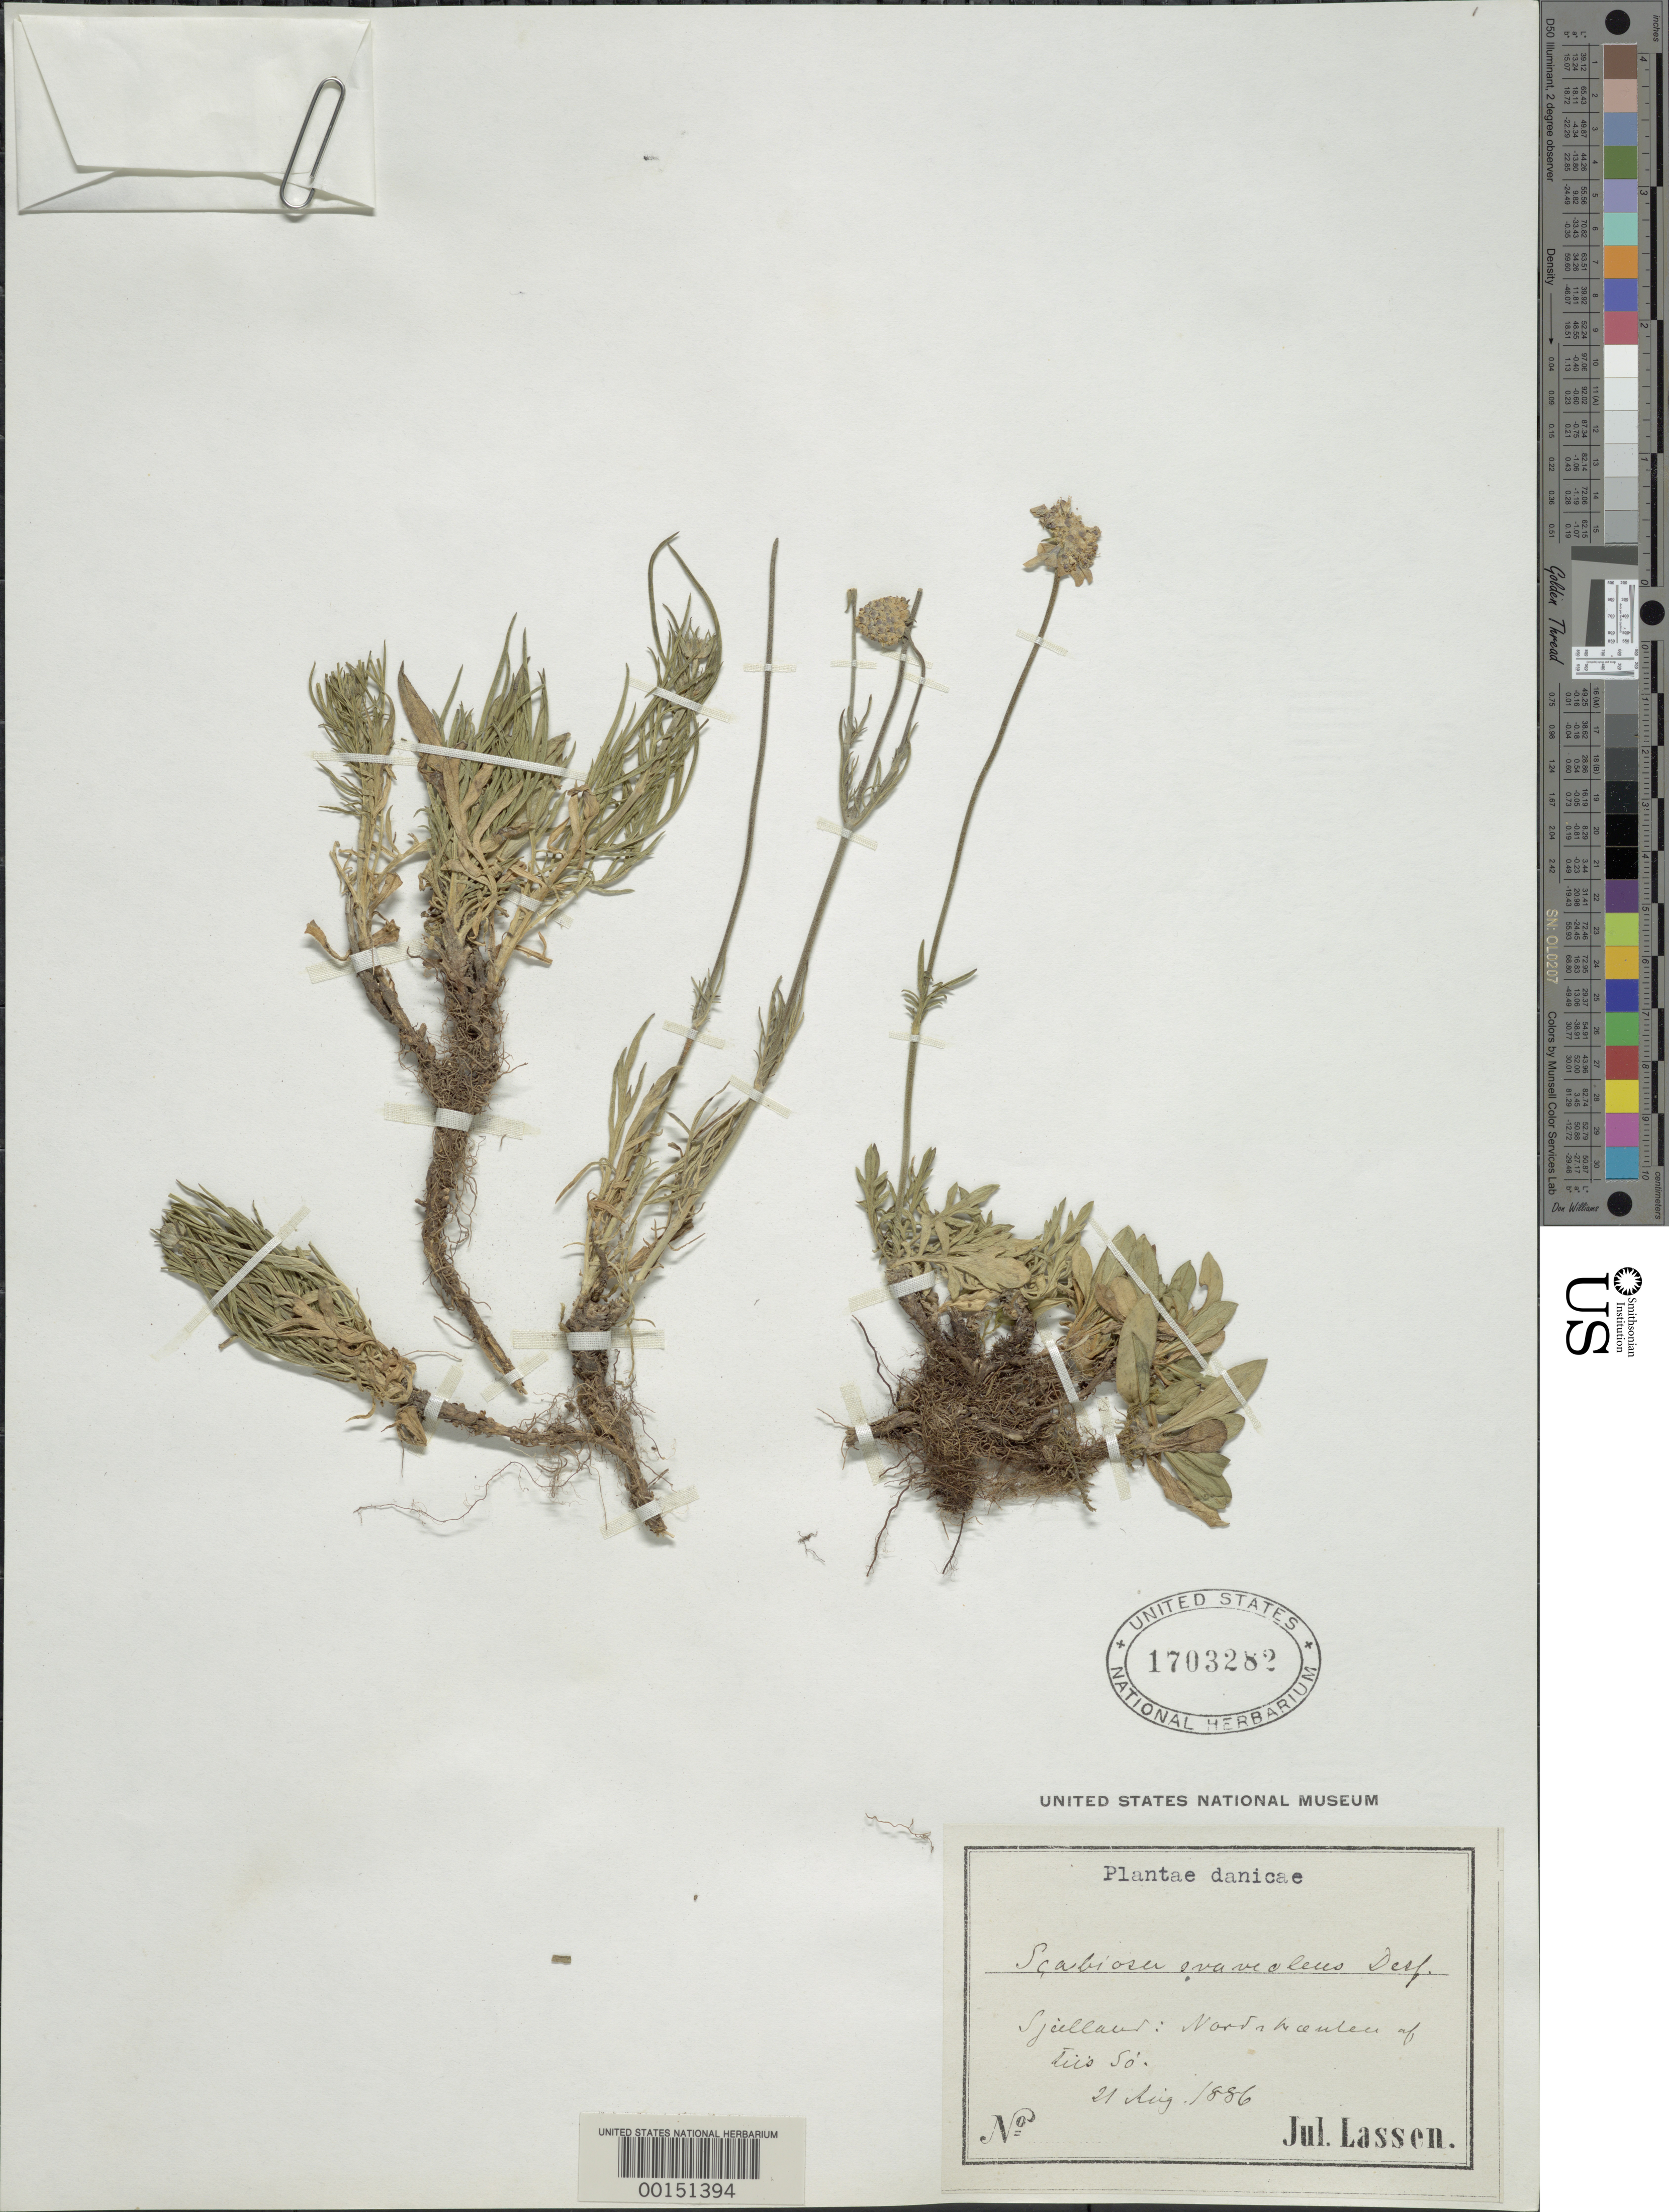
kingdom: Plantae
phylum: Tracheophyta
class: Magnoliopsida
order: Dipsacales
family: Caprifoliaceae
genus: Scabiosa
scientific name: Scabiosa suaveoleus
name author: Desf.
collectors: J. Lassen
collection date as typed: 21 Aug 1886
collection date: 1886-08-21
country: Denmark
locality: Sjiellau, Nord Haute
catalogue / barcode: US 1703282